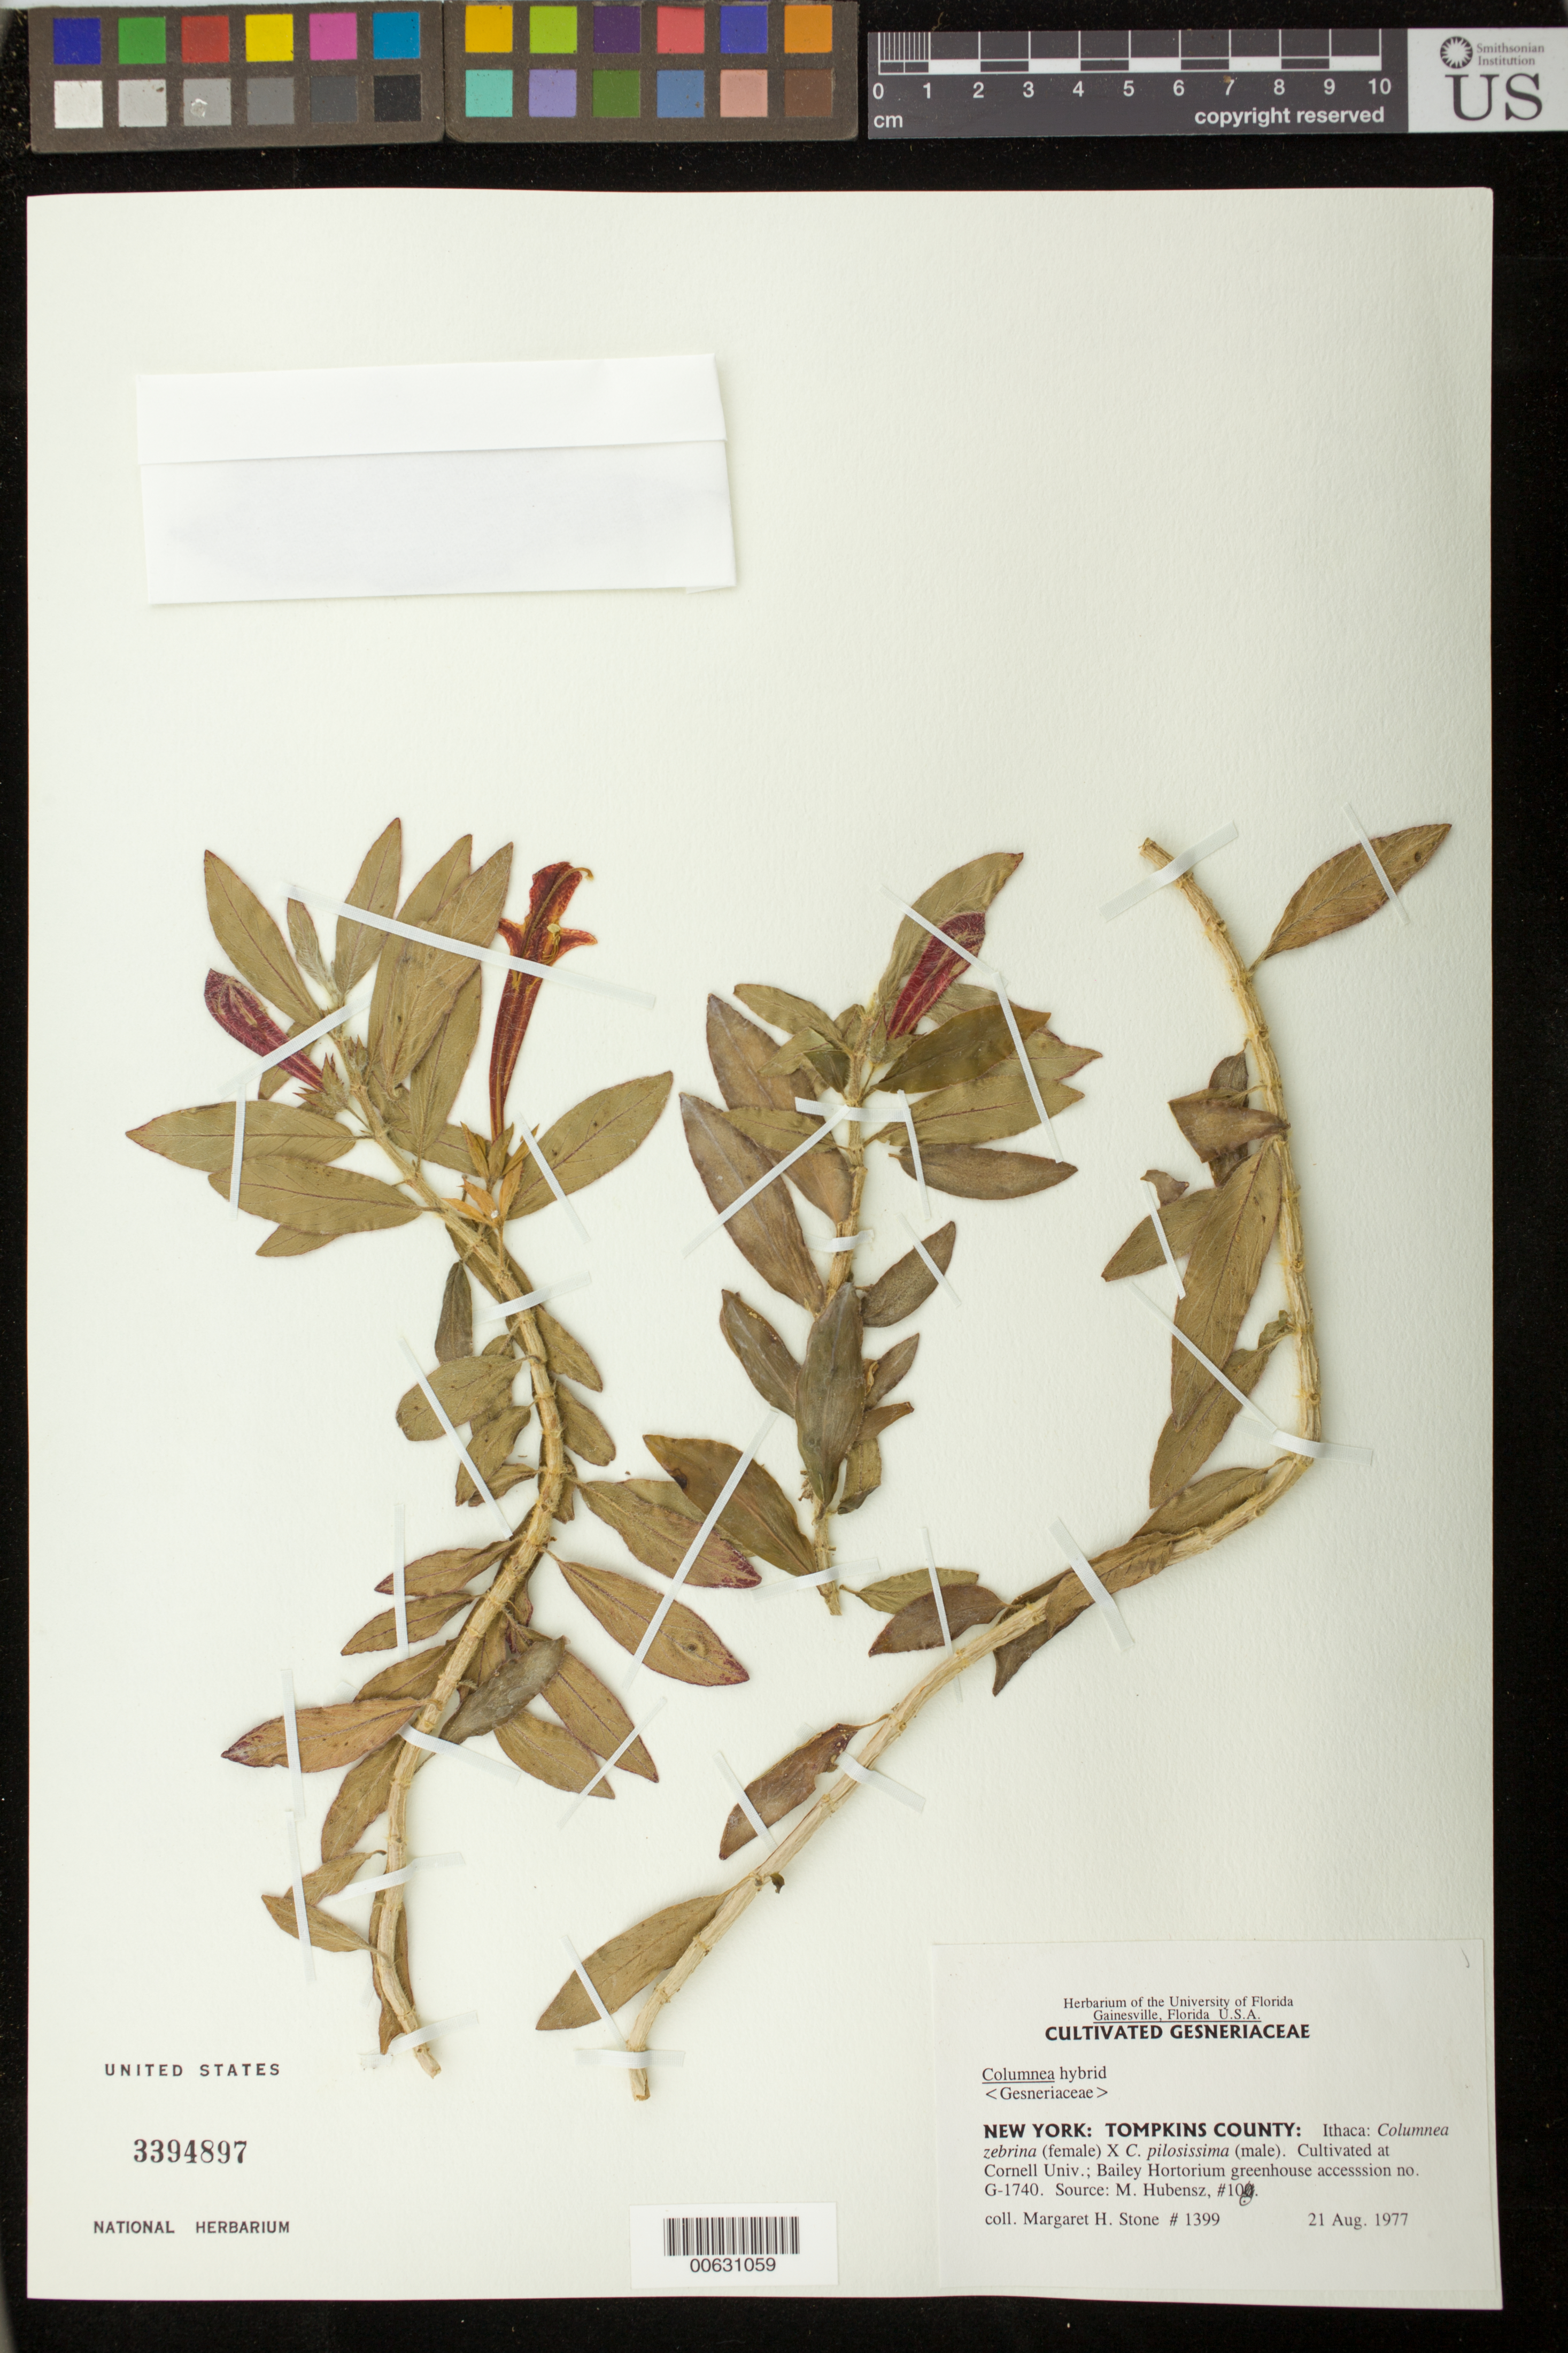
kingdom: Plantae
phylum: Tracheophyta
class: Magnoliopsida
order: Lamiales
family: Gesneriaceae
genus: Columnea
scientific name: Columnea hybrid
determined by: Skog, Laurence E.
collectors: M. Stone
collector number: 1399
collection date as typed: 21 Aug 1977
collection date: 1977-08-21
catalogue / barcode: US 3394897